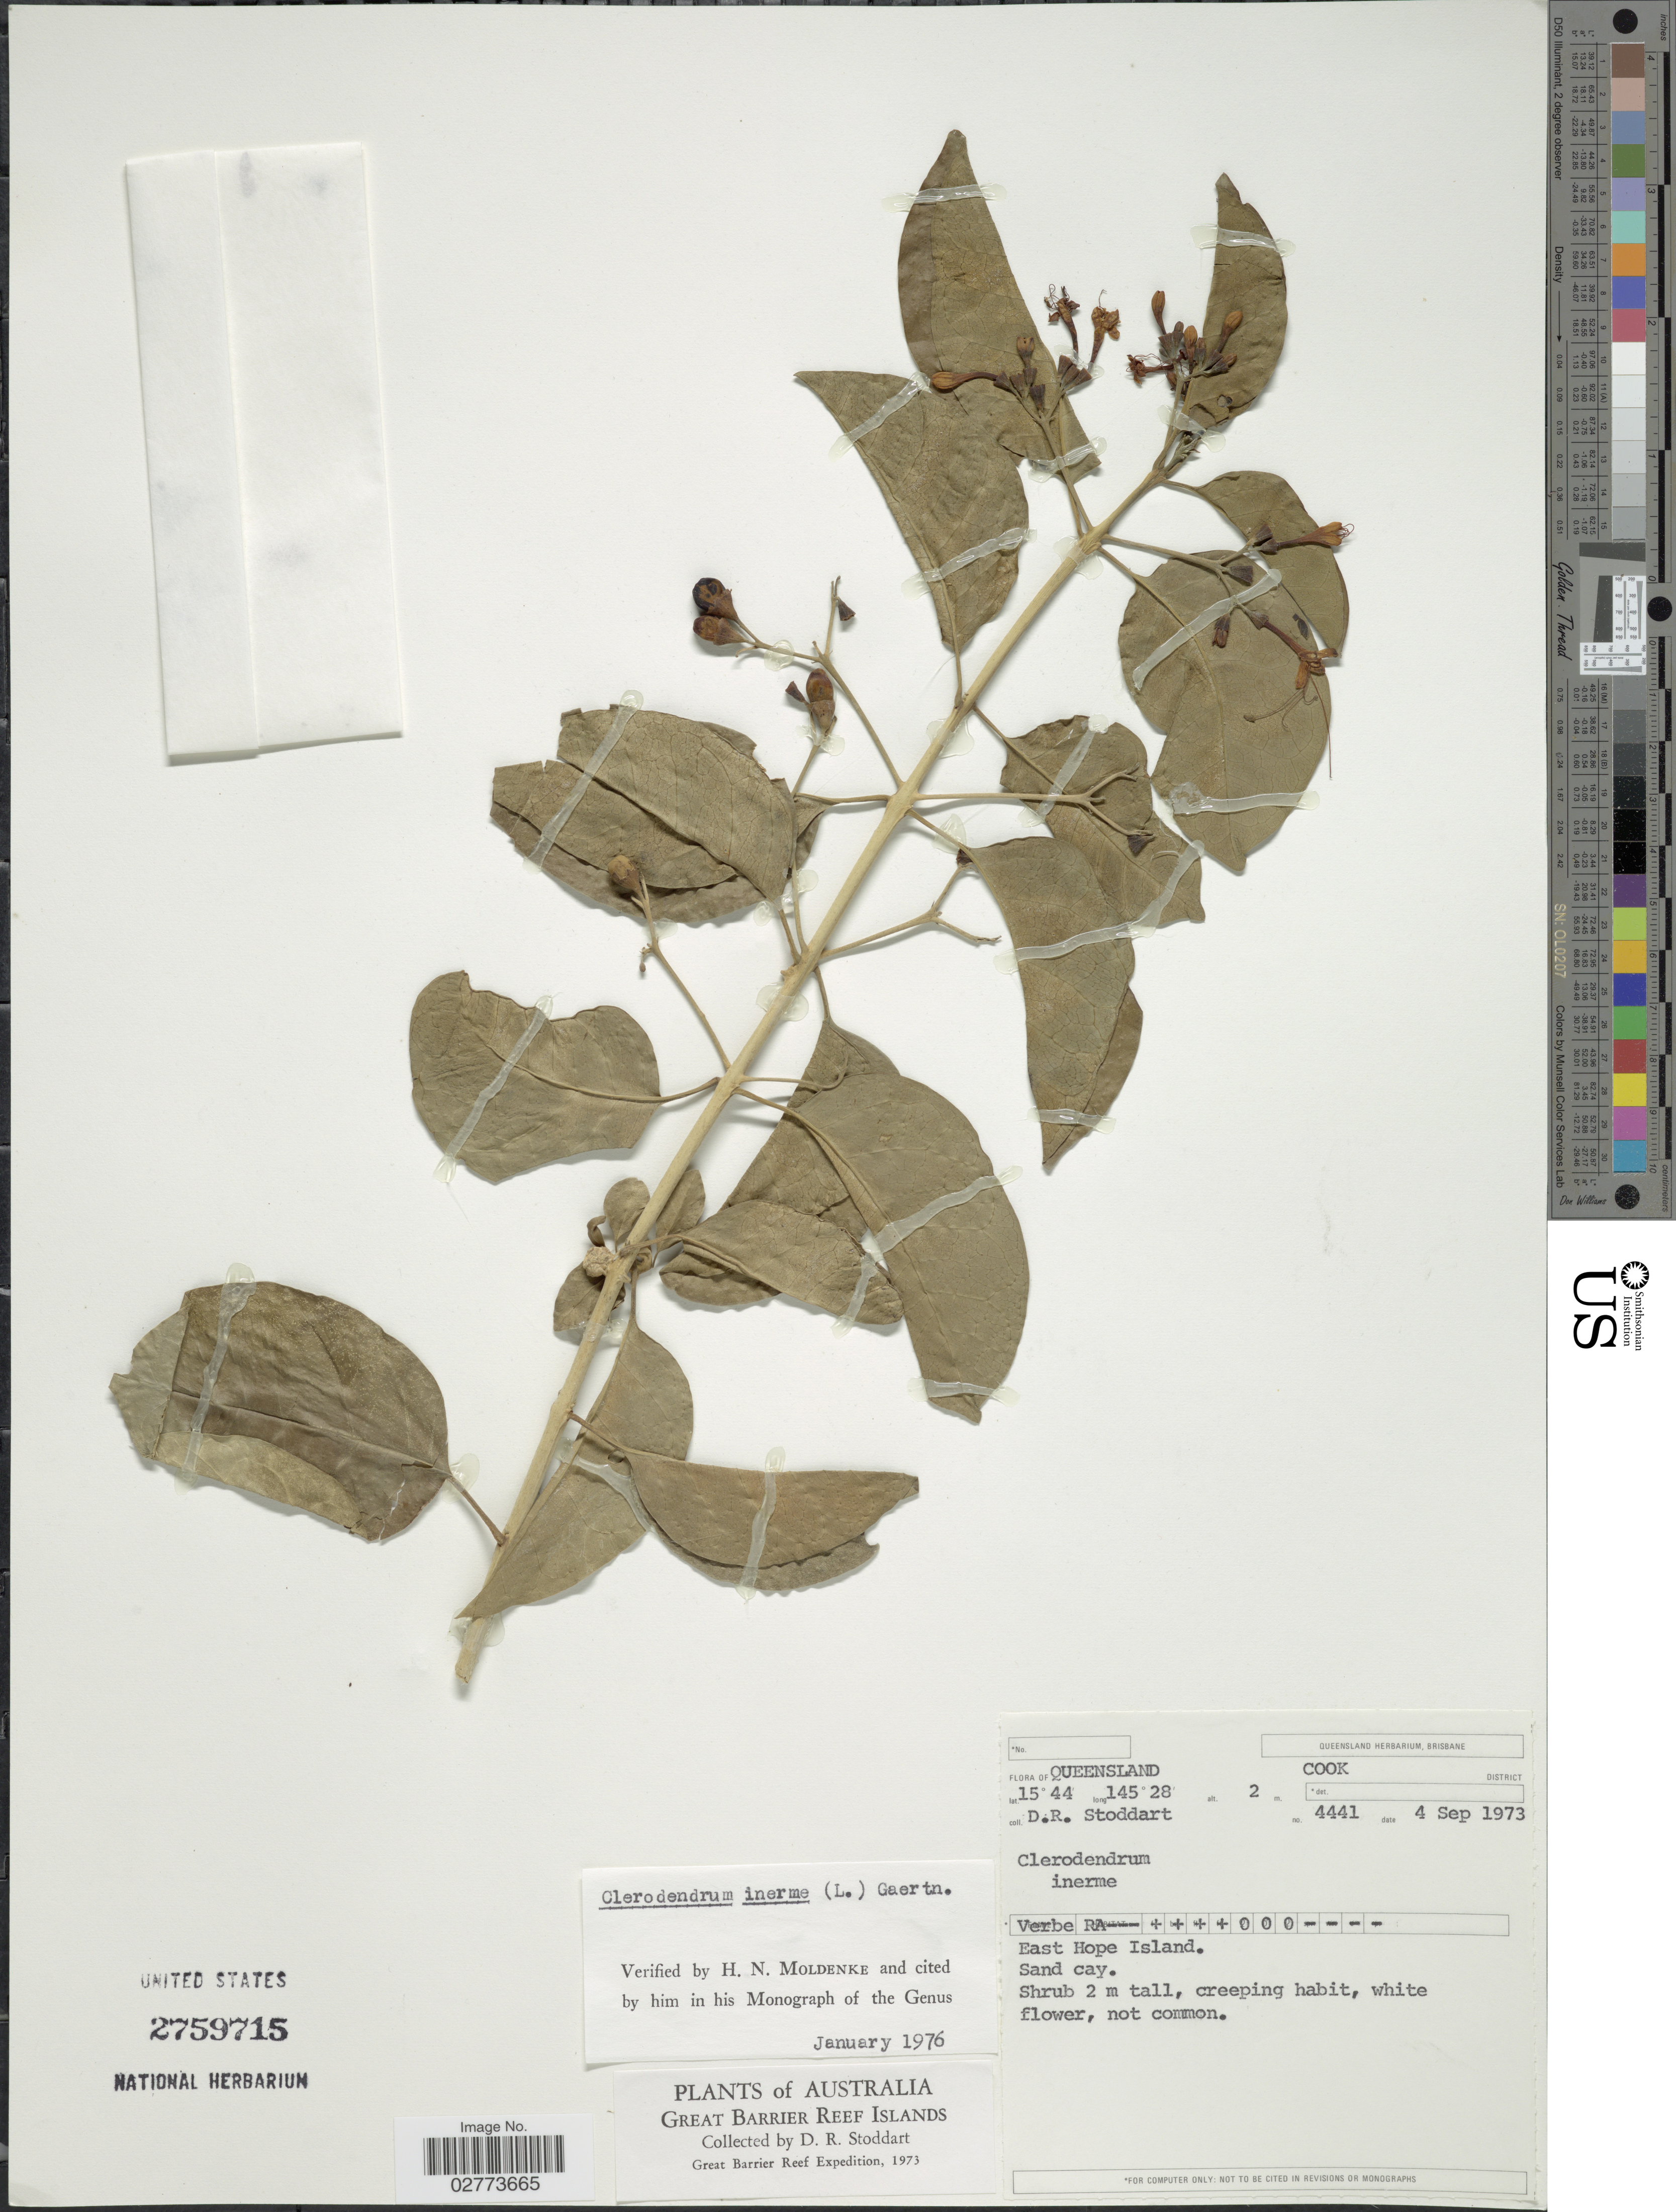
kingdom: Plantae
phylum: Tracheophyta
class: Magnoliopsida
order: Lamiales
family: Lamiaceae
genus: Clerodendrum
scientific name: Clerodendrum inerme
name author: (L.) Gaertn.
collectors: D. R. Stoddart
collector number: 4441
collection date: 1973-09-04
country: Australia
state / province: Queensland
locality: Cook District, East Hope Island, Great Barrier Reef Islands.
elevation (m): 2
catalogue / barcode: US 2759715